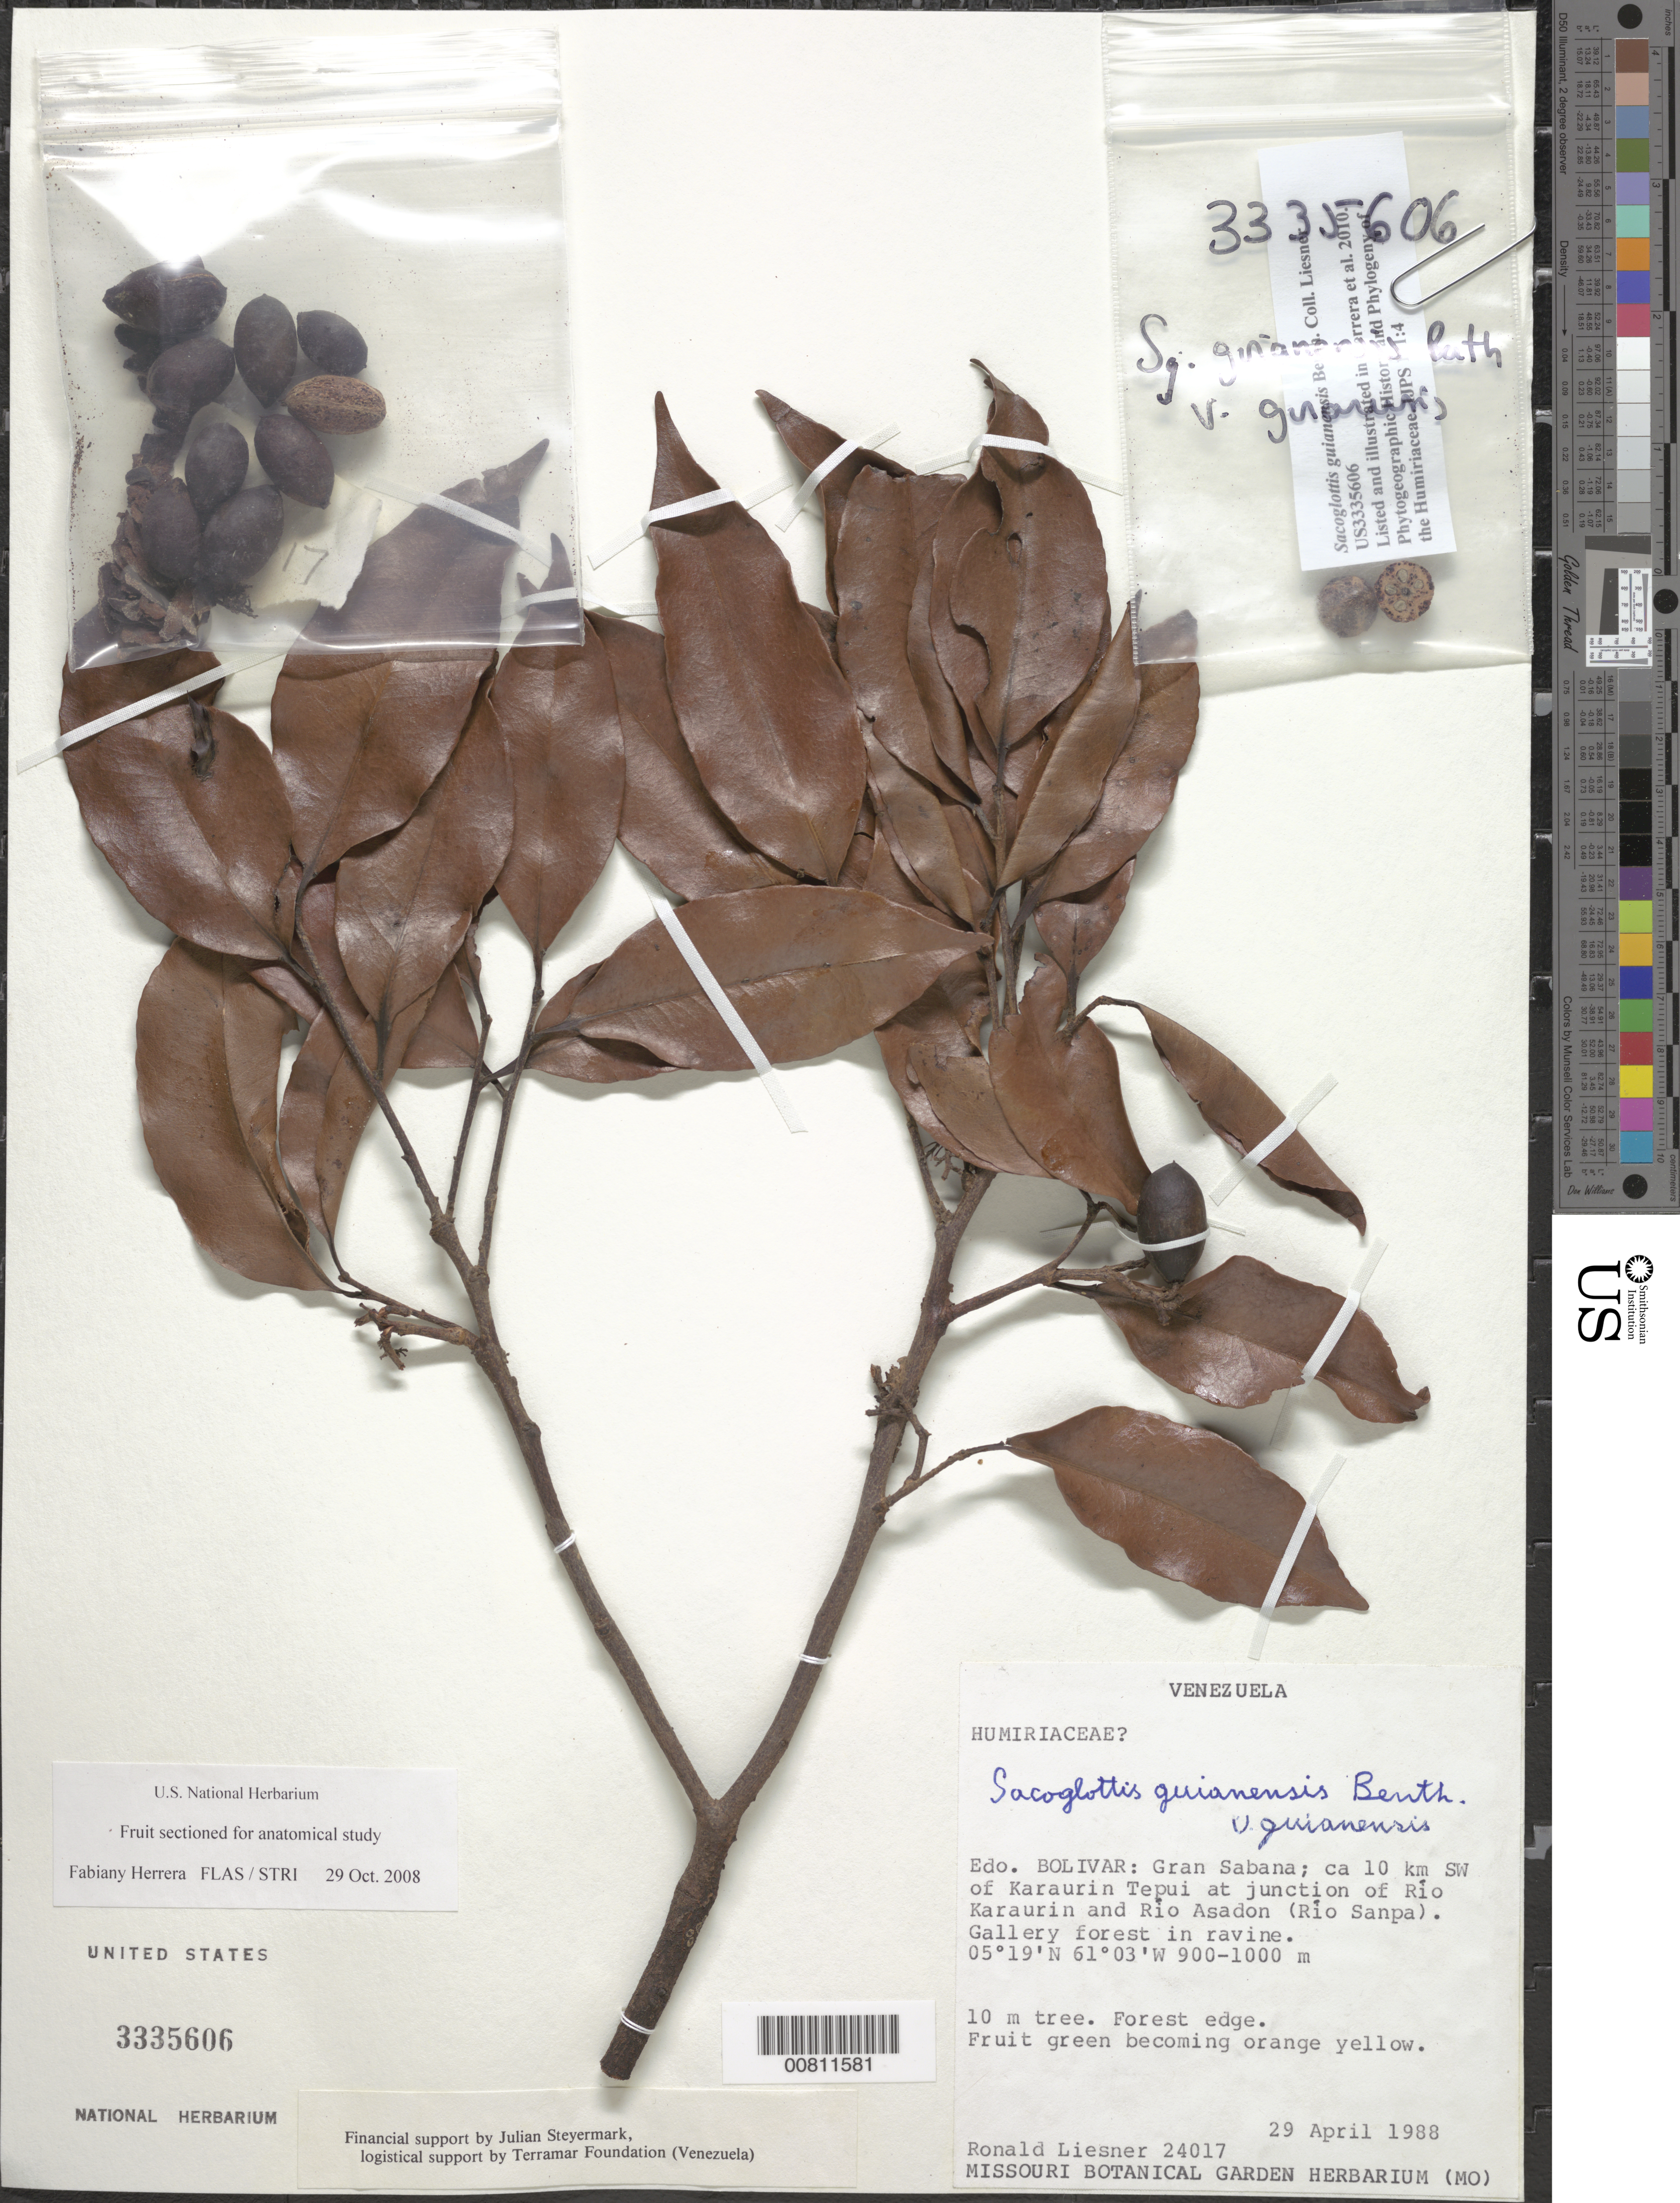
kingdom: Plantae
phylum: Tracheophyta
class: Magnoliopsida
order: Malpighiales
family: Humiriaceae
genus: Sacoglottis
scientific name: Sacoglottis guianensis var. guianensis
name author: Benth.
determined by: Cuatrecasas, J.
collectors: R. L. Liesner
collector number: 24017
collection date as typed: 29-Apr-88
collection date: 1988-04-29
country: Venezuela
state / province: Bolívar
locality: Gran Sabana, ca 10 km SW of Karaurin tepuí at junction of Río Karaurin and Río Asadon (Río Sanpa)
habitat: Edge of gallery forest in ravine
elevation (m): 900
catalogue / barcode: US 3335606